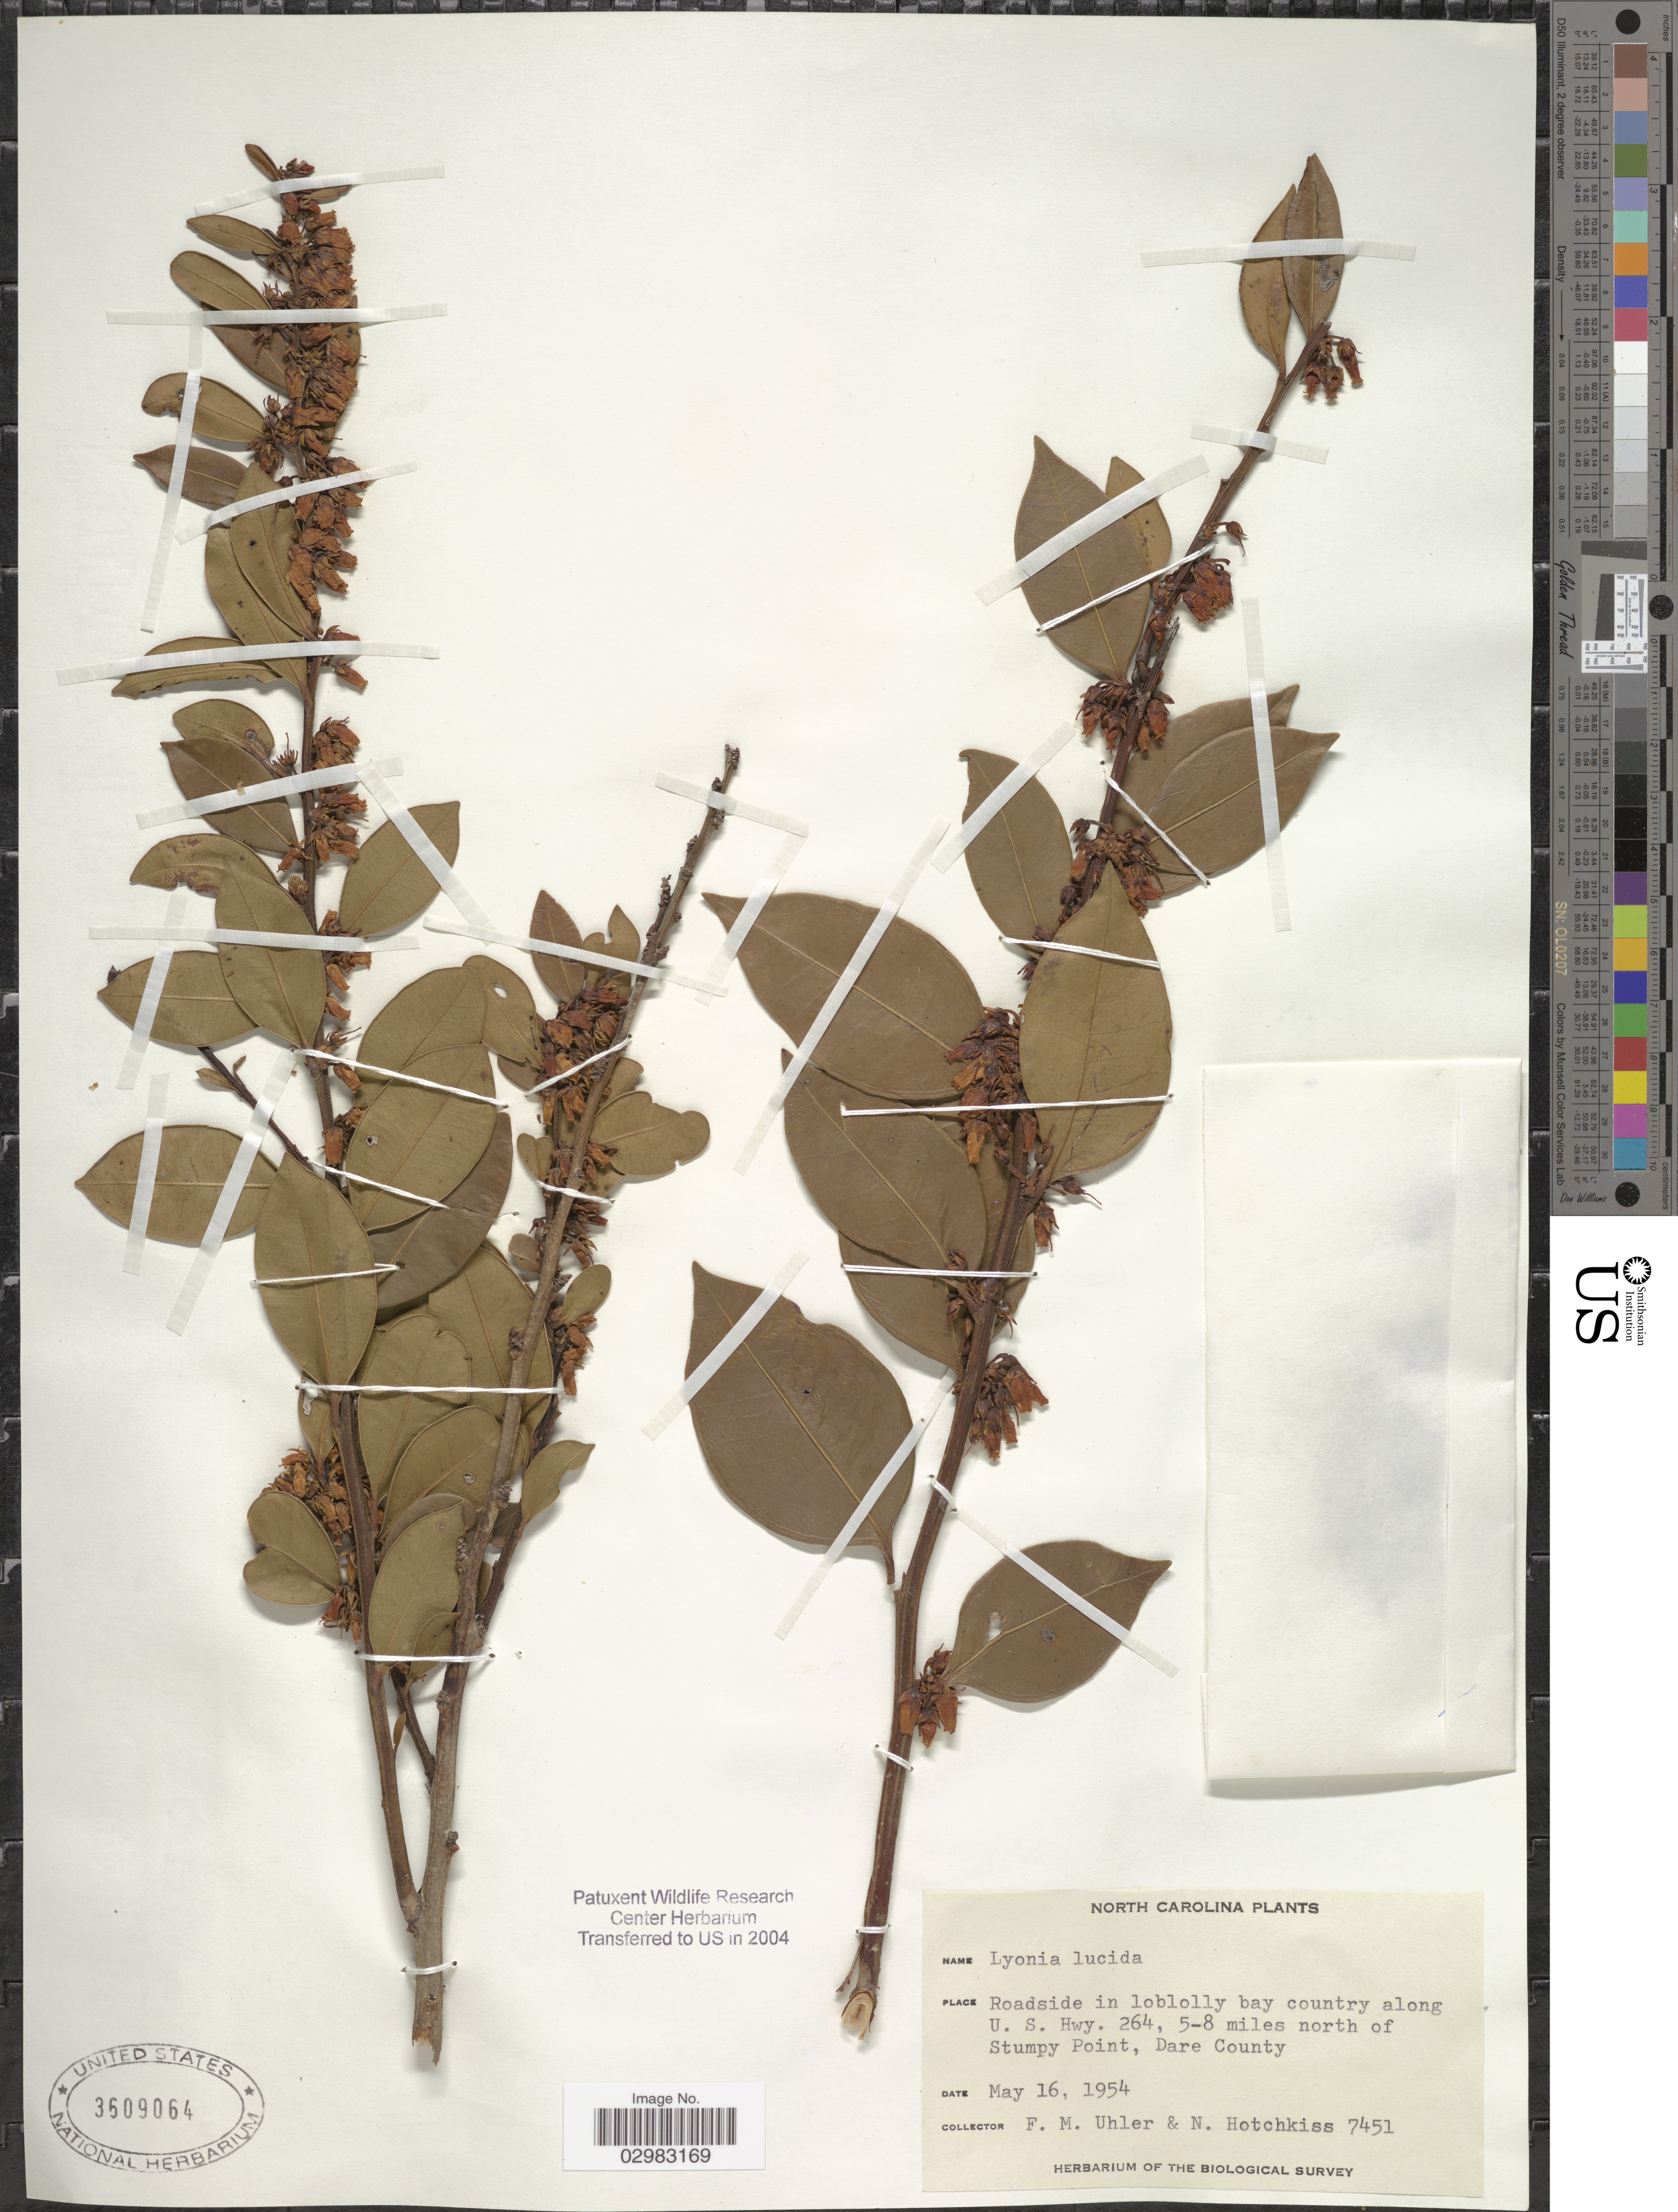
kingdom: Plantae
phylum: Tracheophyta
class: Magnoliopsida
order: Ericales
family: Ericaceae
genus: Lyonia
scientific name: Lyonia lucida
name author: K. Koch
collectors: F. M. Uhler & N. Hotchkiss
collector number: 7451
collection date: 1954-05-16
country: United States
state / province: North Carolina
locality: Roadside in loblolly bay country along U.S. Hwy. 264, 5-8 miles north of Stumpy Point, Dare County.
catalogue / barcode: US 3609064